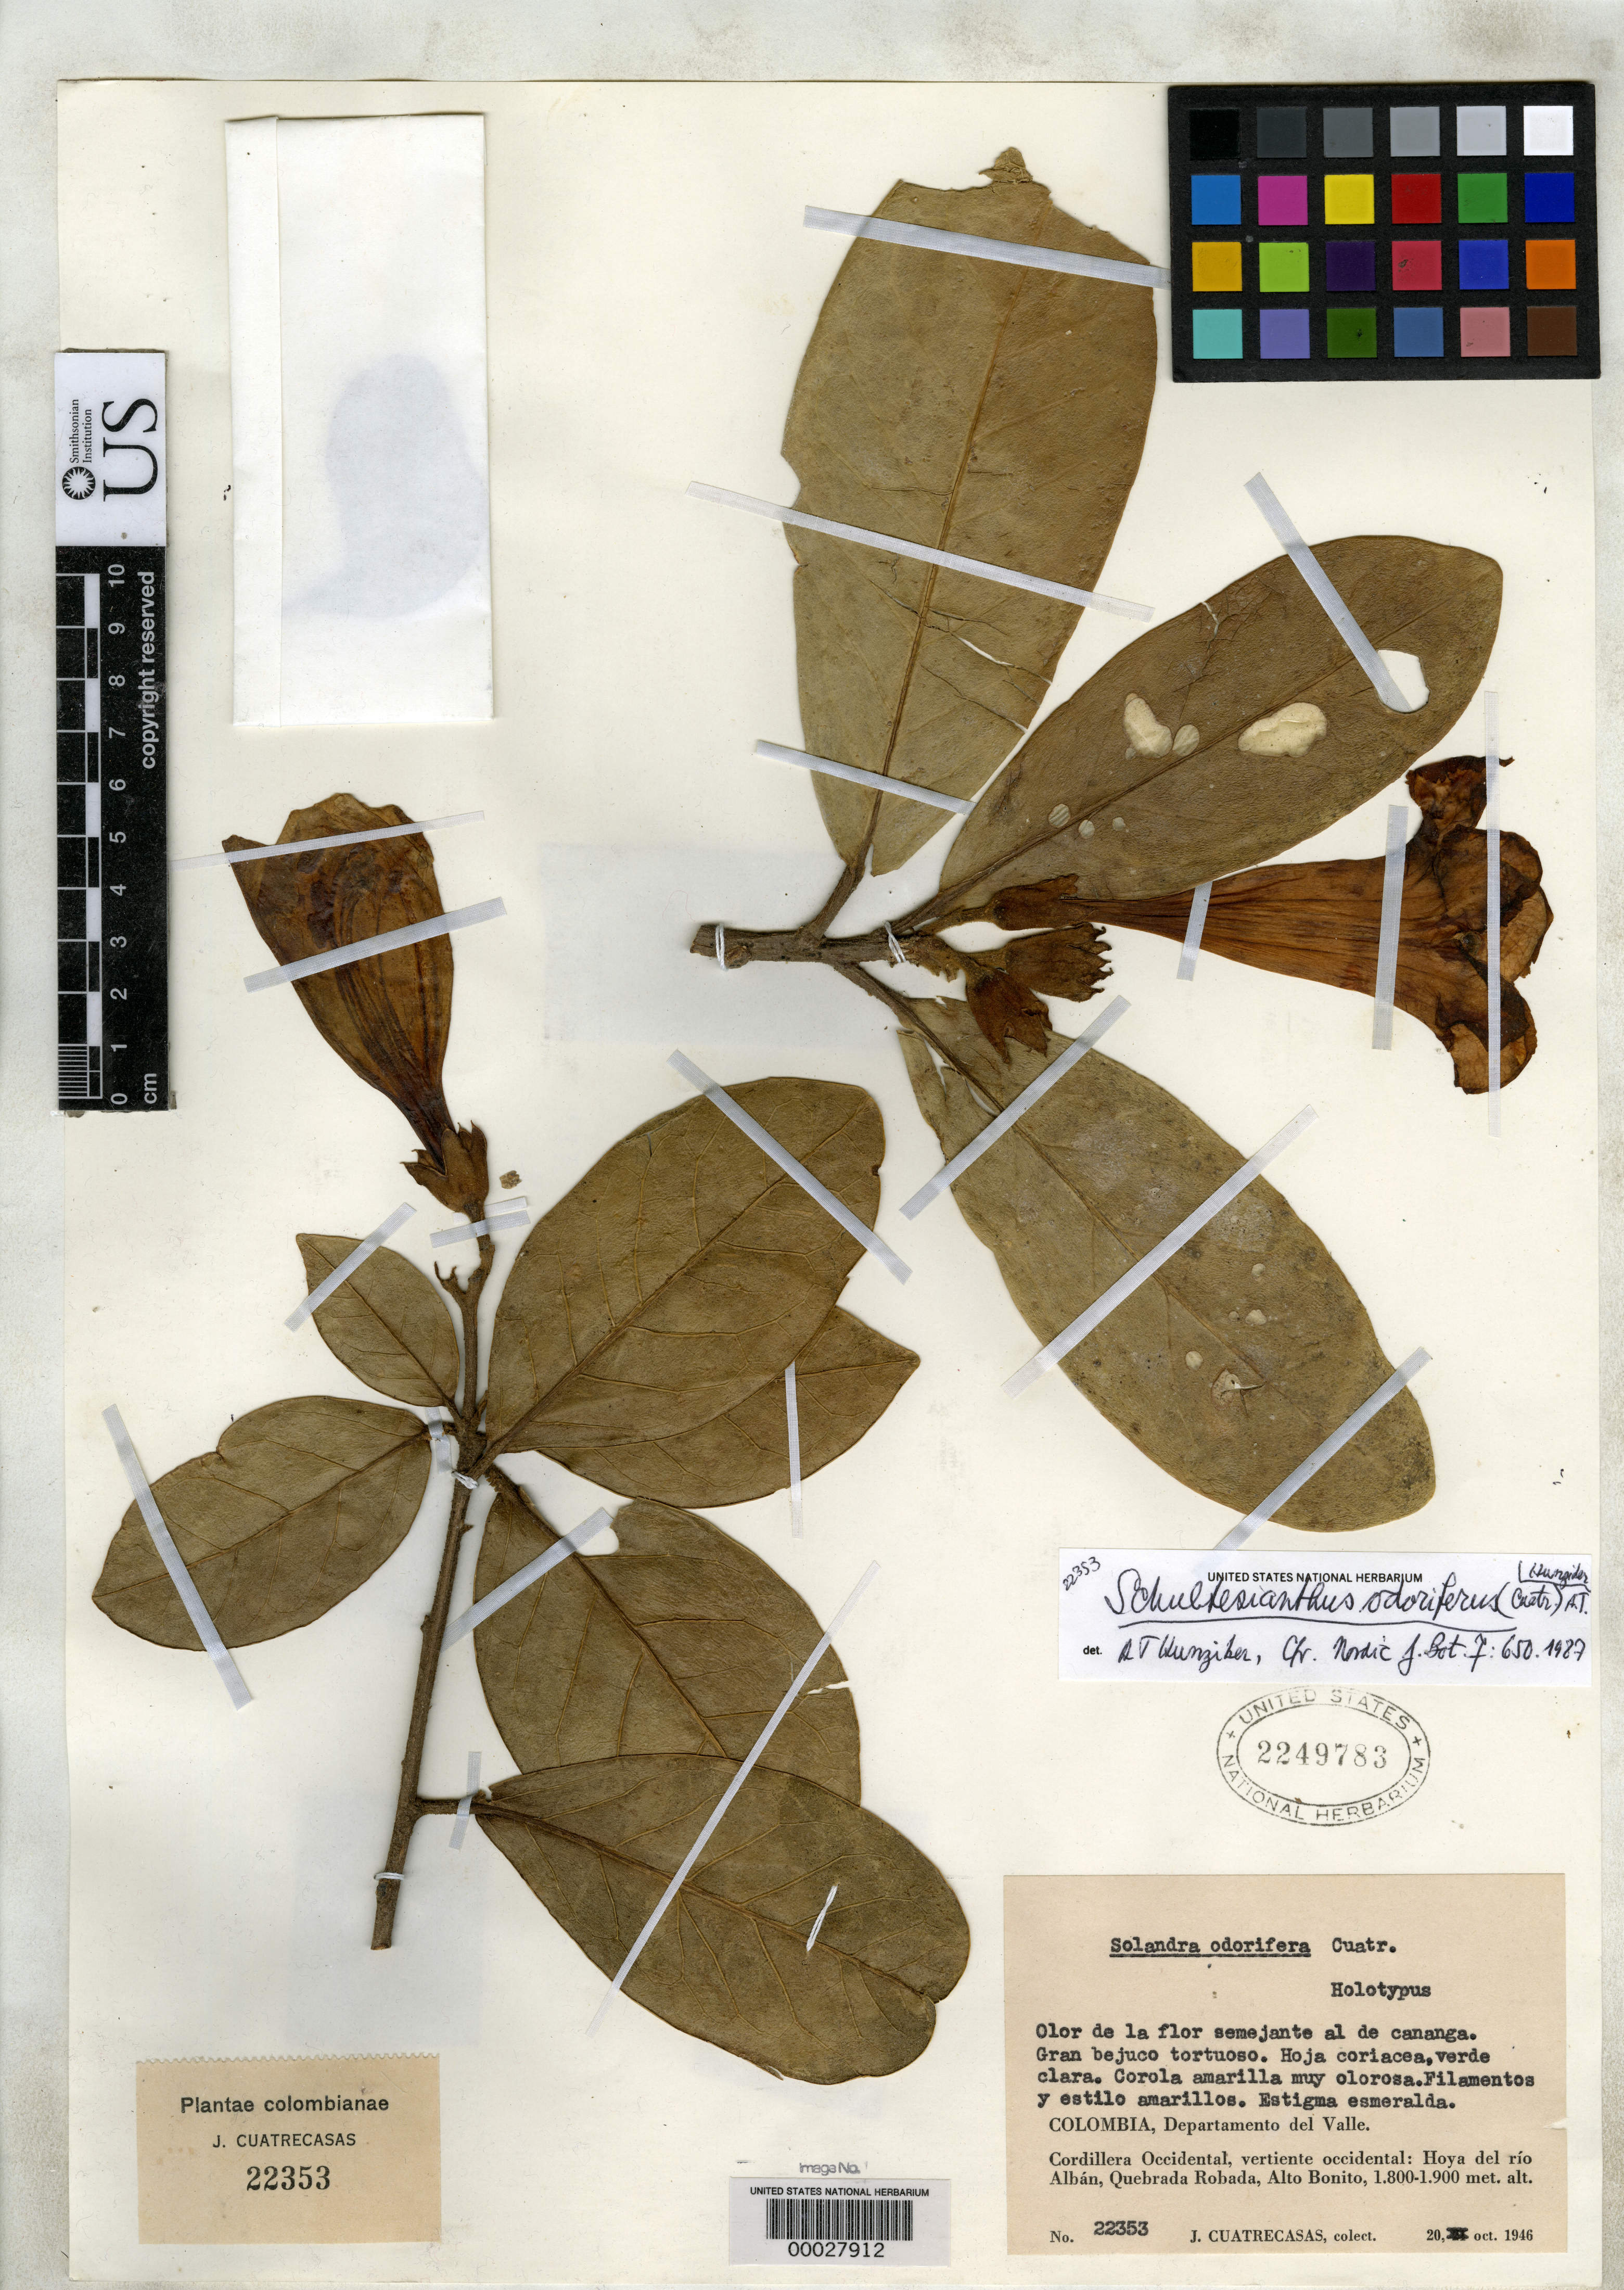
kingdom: Plantae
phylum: Tracheophyta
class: Magnoliopsida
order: Solanales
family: Solanaceae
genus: Solandra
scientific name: Solandra odorifera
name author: Cuatrec.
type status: Holotype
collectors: J. Cuatrecasas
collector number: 22353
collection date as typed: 20 Oct 1946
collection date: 1946-10-20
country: Colombia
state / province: Valle del Cauca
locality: Hoya del Rio Alban, Quebrada Robada, Alto Bonito.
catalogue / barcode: US 2249783